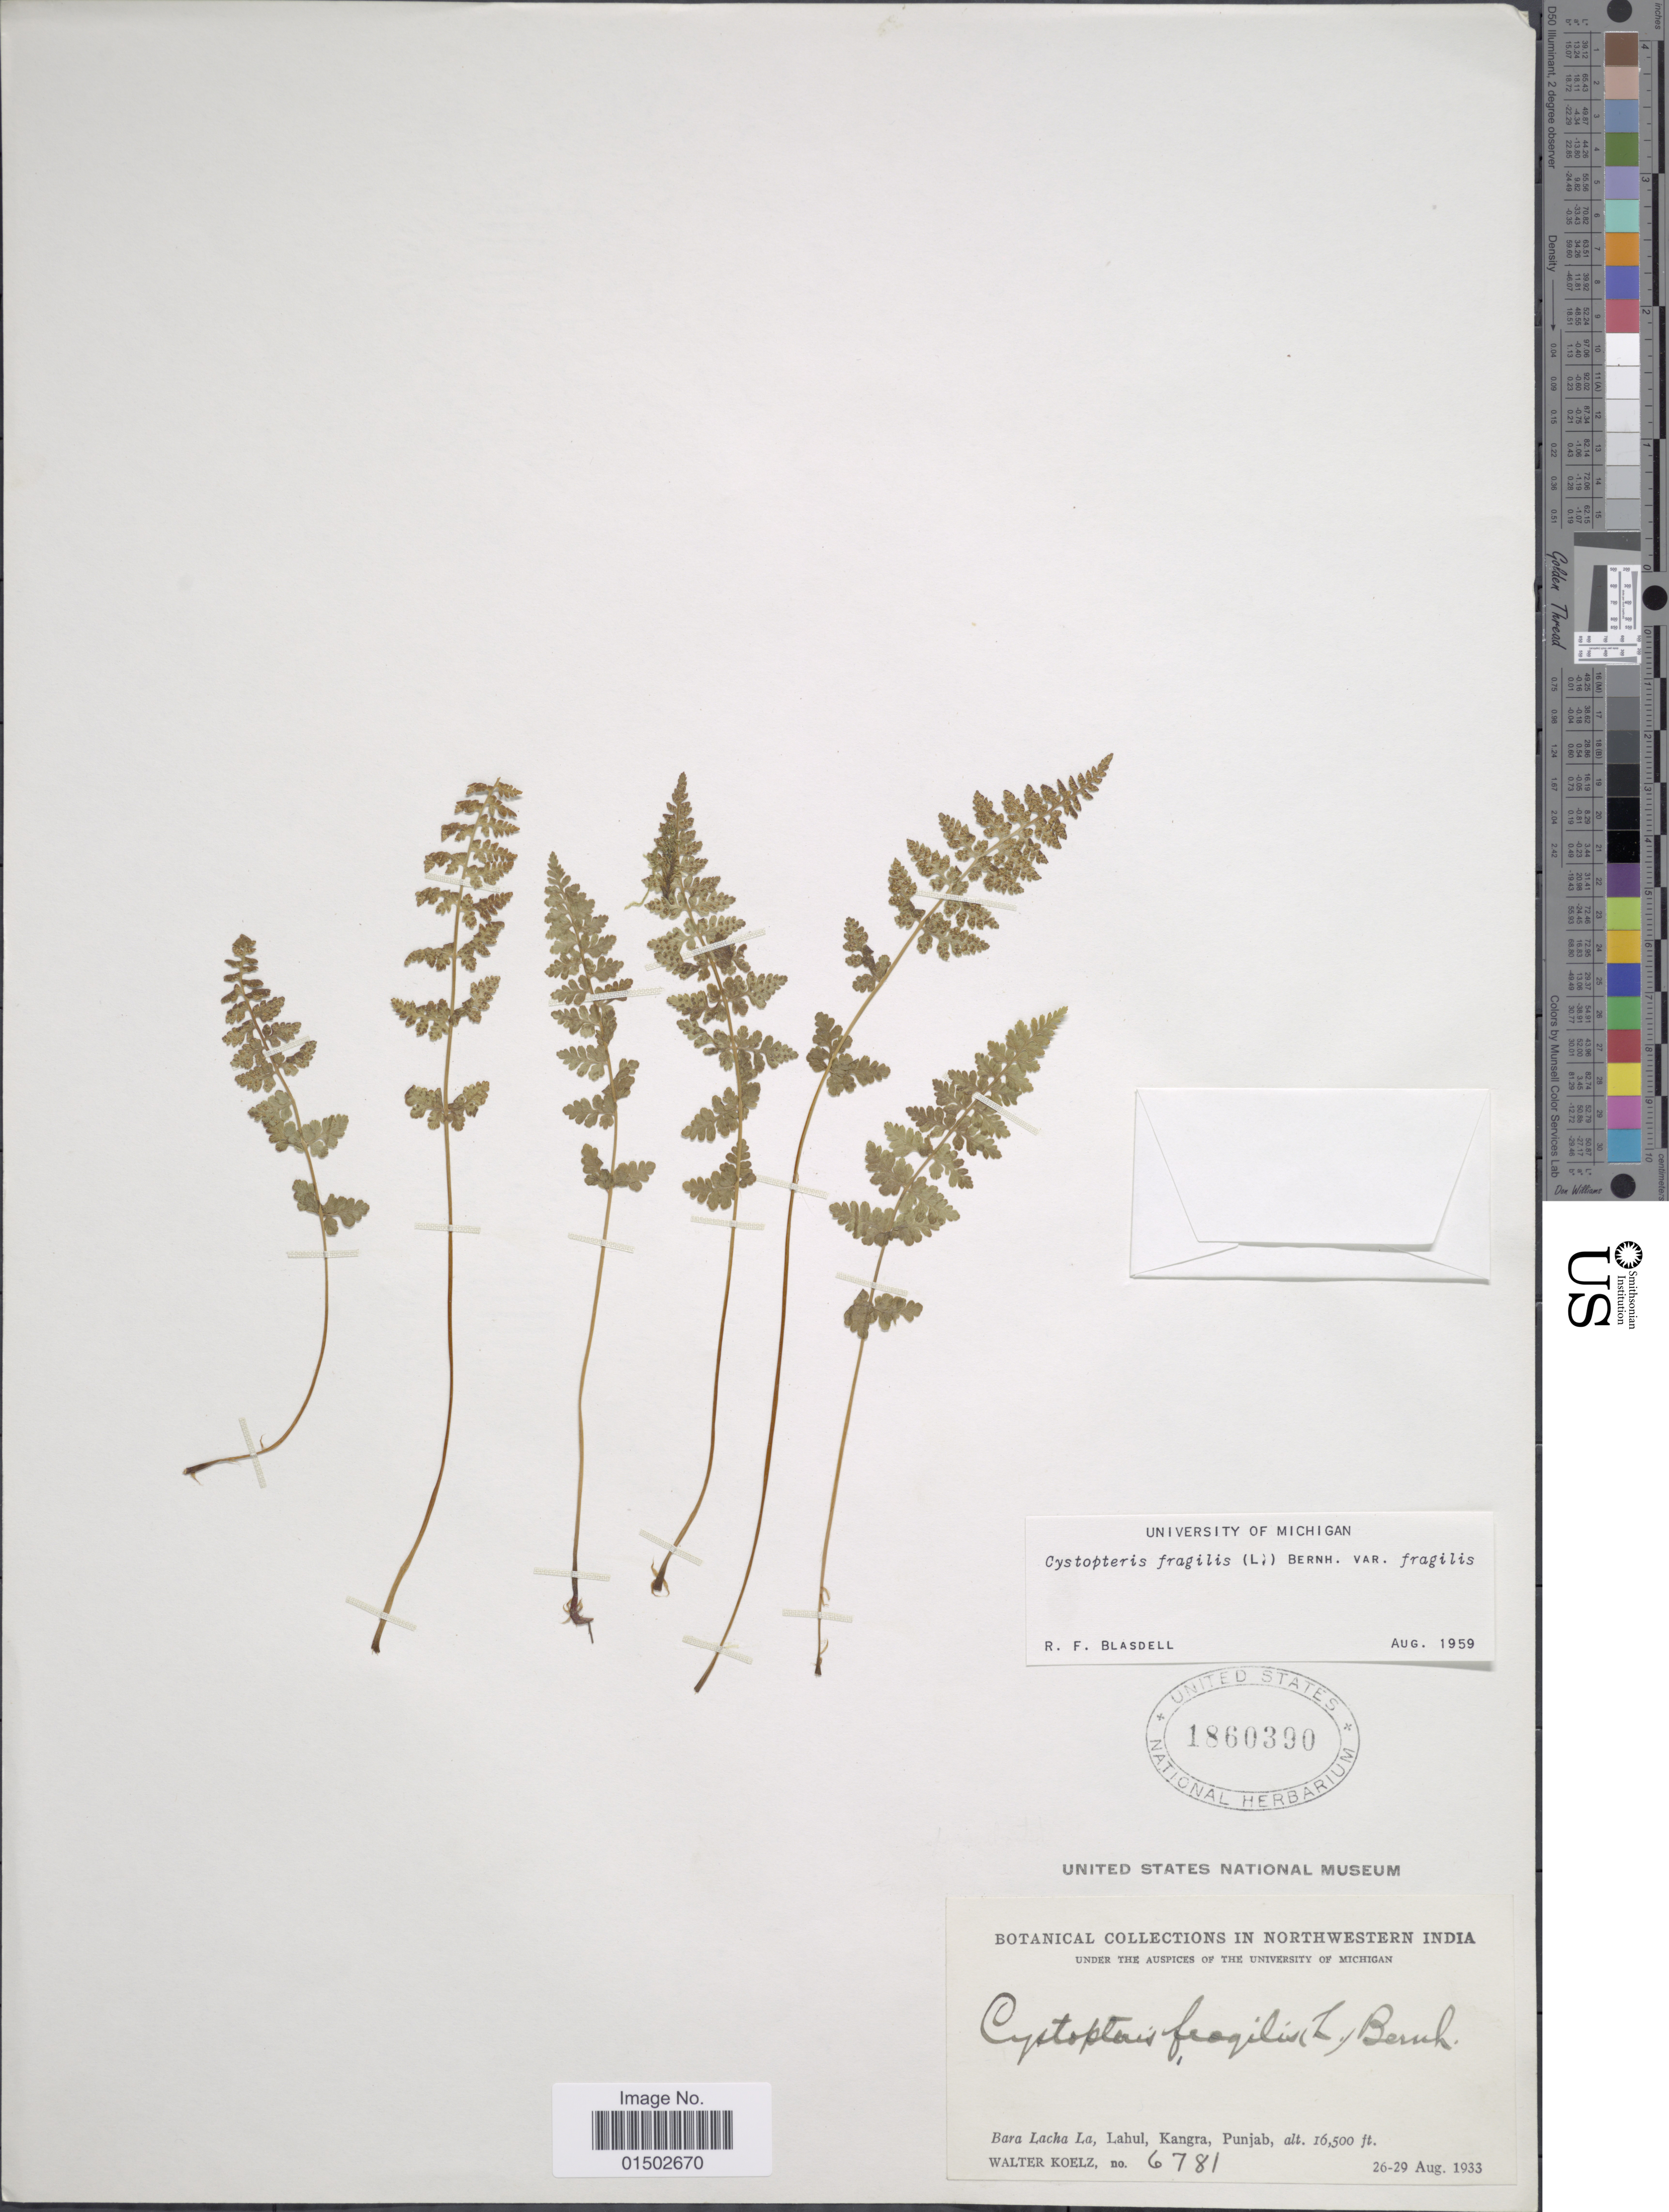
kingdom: Plantae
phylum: Tracheophyta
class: Polypodiopsida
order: Polypodiales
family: Cystopteridaceae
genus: Cystopteris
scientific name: Cystopteris fragilis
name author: (L.) Bernh.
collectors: W. N. Koelz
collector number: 6781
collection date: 1933-08-26/1933-08-29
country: India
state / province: Himachal Pradesh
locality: Northwestern India, Bara Lacha La, Lahul, Kangra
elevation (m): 5029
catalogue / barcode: US 1860390